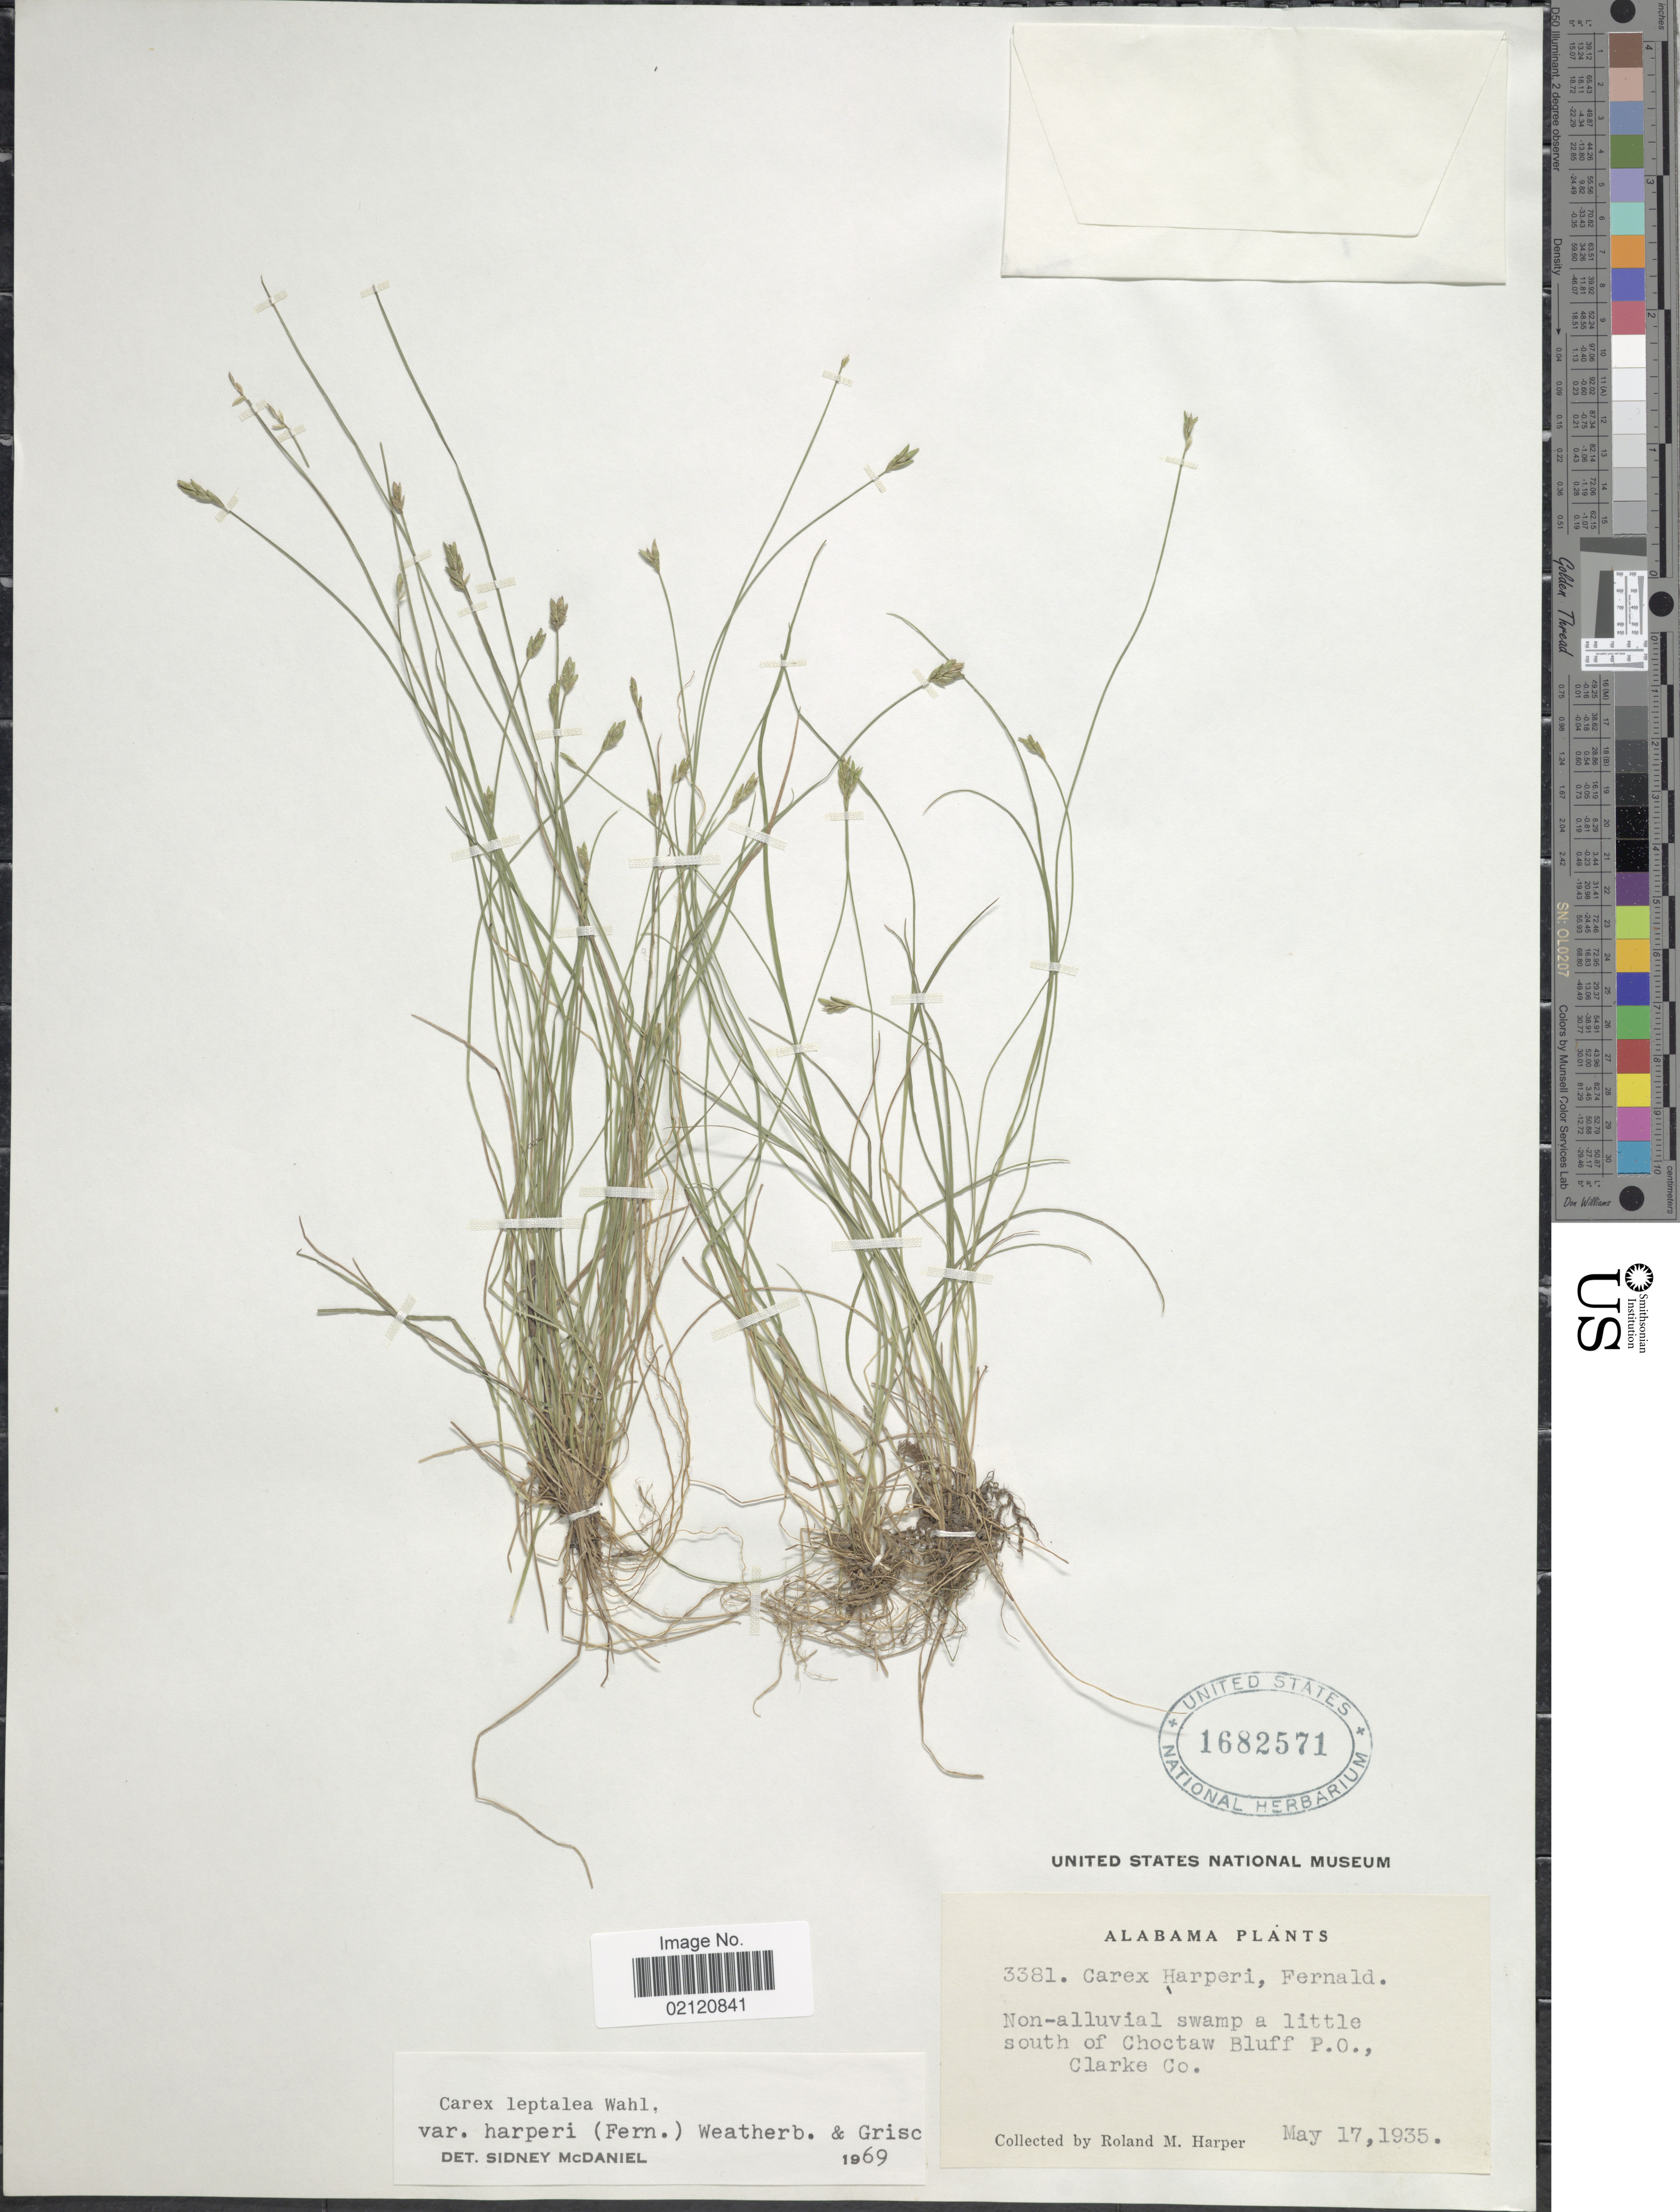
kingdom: Plantae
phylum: Tracheophyta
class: Liliopsida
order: Poales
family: Cyperaceae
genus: Carex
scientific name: Carex leptalea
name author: Wahlenb.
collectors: R. M. Harper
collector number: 3381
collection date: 1935-05-17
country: United States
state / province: Alabama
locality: Non-alluvial swamp a little south of Choctaw Bluff, P.O., Clarke Co.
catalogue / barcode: US 1682571